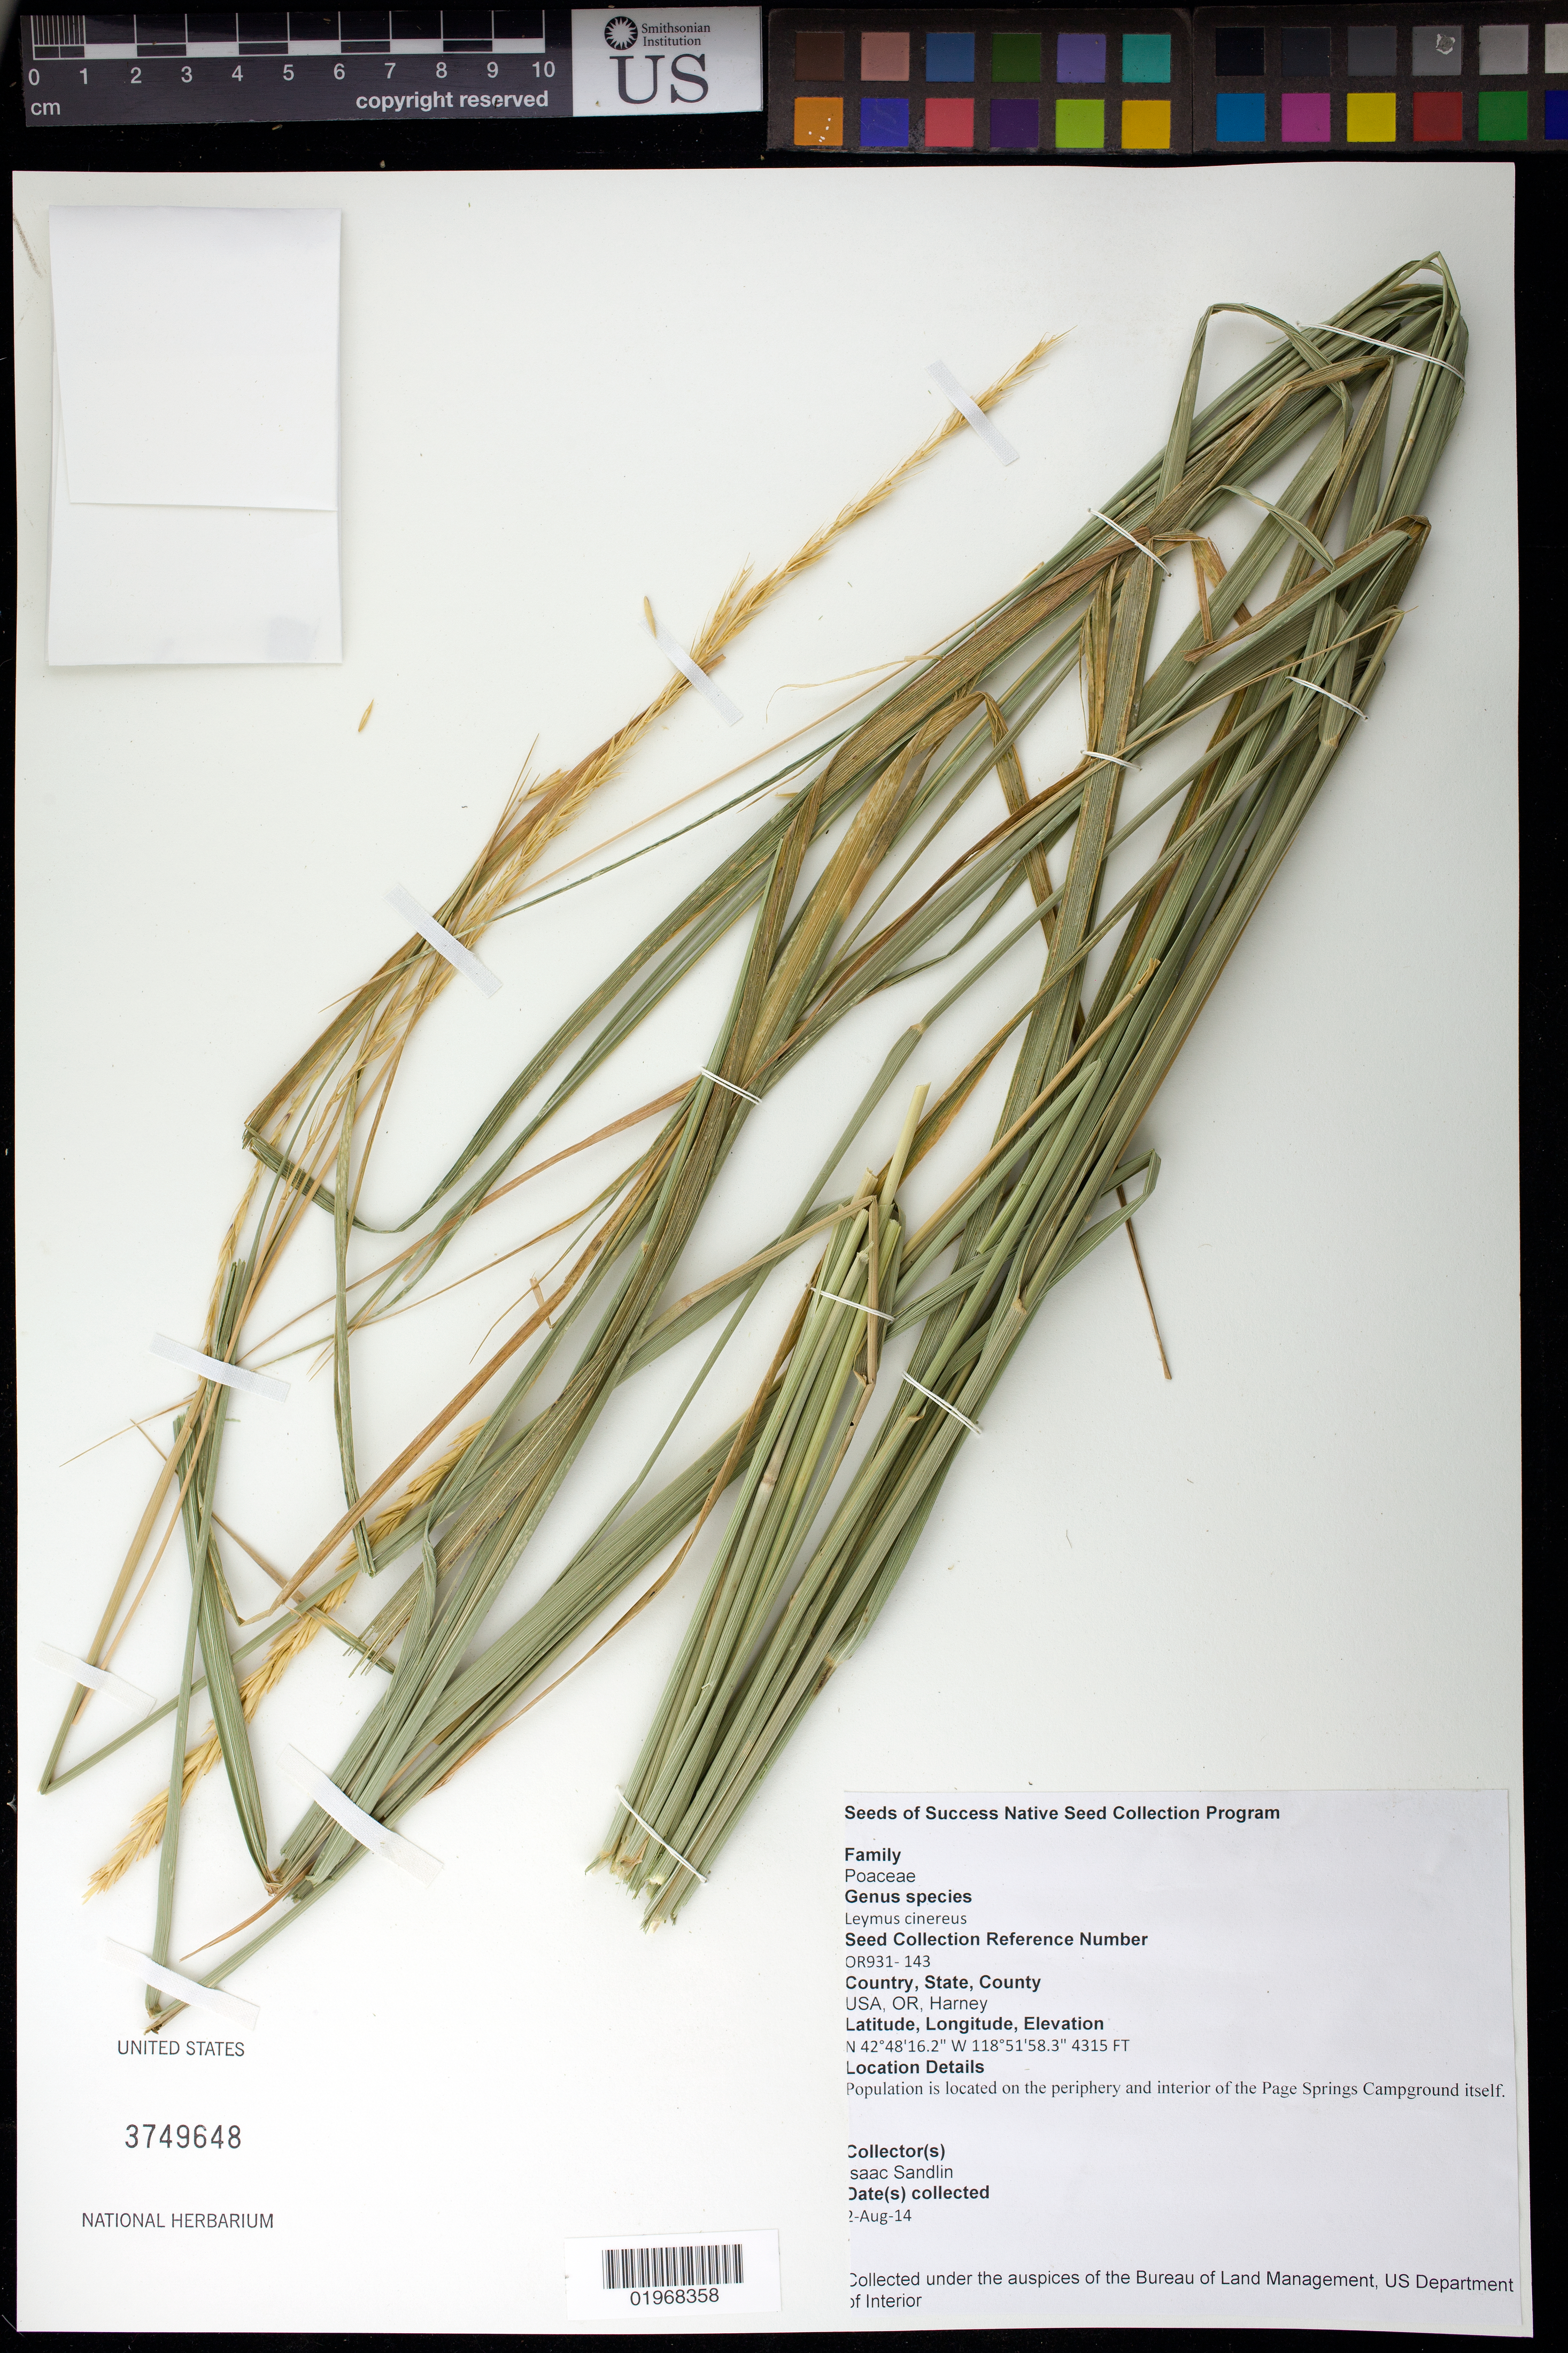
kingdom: Plantae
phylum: Tracheophyta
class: Liliopsida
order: Poales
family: Poaceae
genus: Leymus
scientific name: Leymus cinereus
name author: (Scribn. & Merr.) Á. Löve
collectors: I. Sandlin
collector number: OR931-143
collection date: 2014-08-02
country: United States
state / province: Oregon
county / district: Harney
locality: Steens Mountain Cooperative Management and Protection Area. Page Springs Campground.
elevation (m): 1315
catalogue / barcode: US 3749648